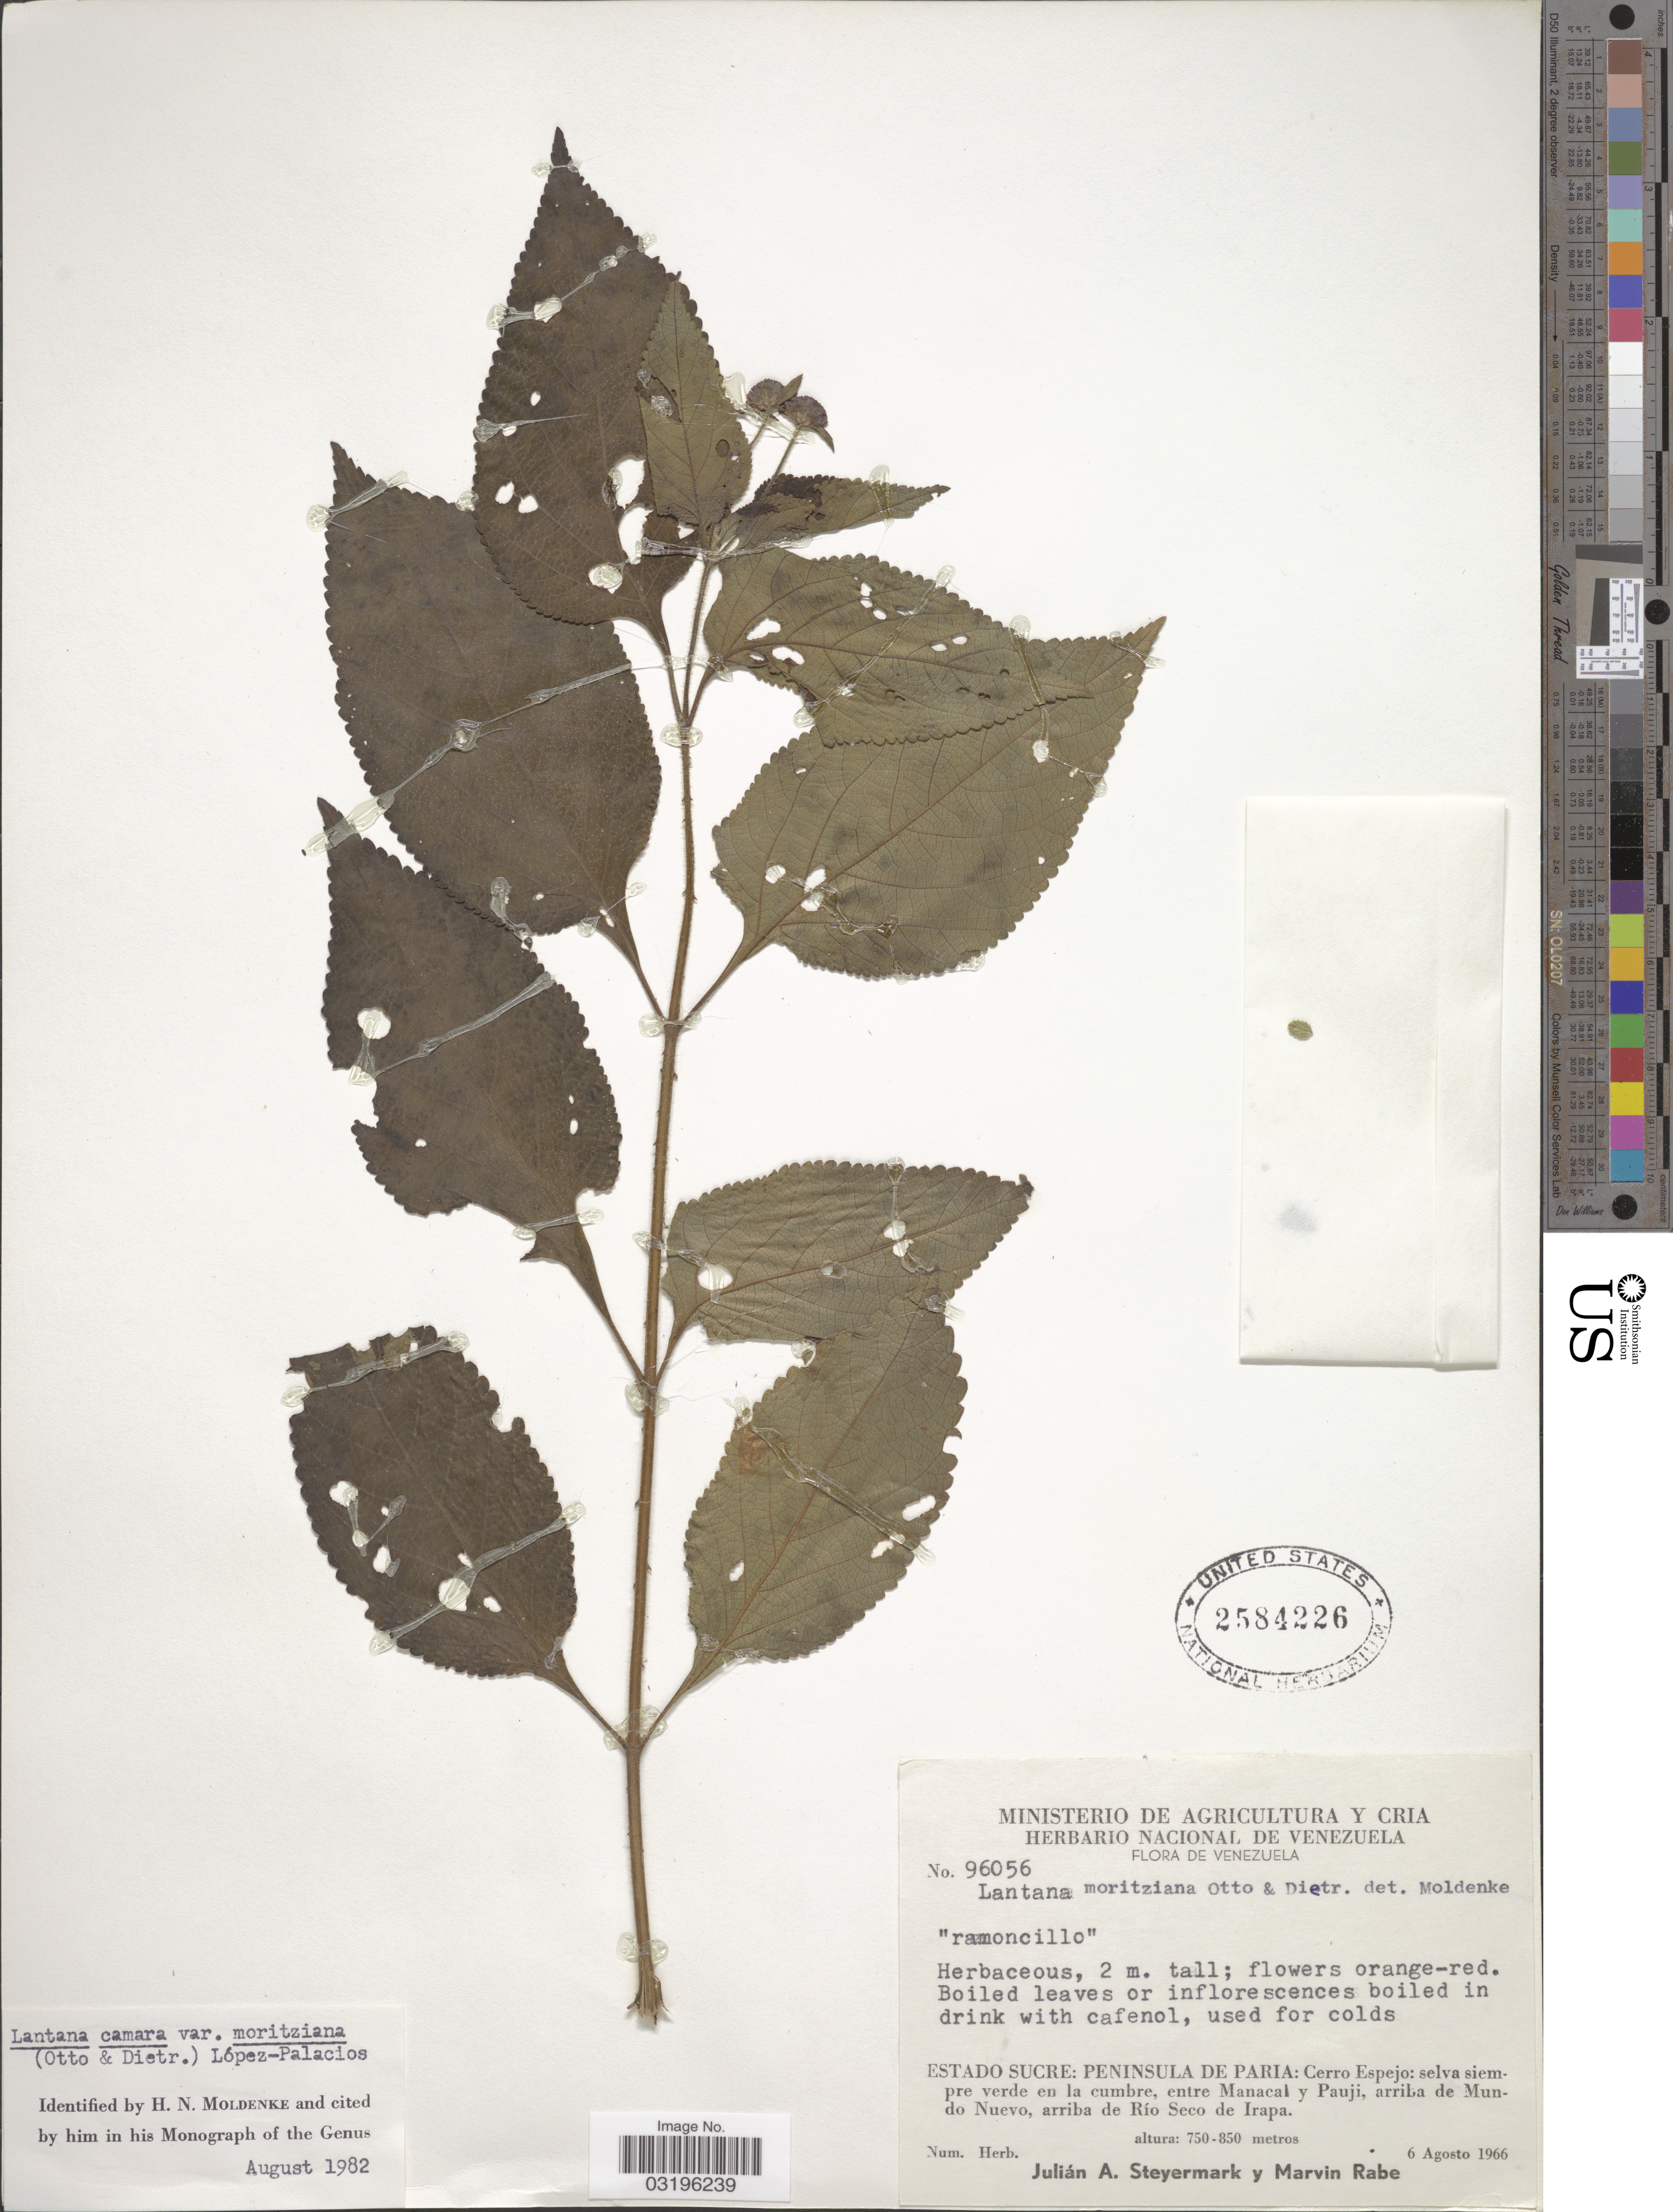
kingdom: Plantae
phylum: Tracheophyta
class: Magnoliopsida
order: Lamiales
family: Verbenaceae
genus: Lantana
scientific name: Lantana camara var. moritziana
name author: (Otto & A. Dietr.) López-Pal.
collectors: J. Steyermark & M. Rabe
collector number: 96056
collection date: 1966-08-06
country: Venezuela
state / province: Sucre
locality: Penninsula De Paria: Cerro Espejo: selva siempre verde en la cumbre, entre Manacal y Pauji, arriba de Mundo Nuevo, arriba Río Seco de Irapa.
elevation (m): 750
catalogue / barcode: US 2584226